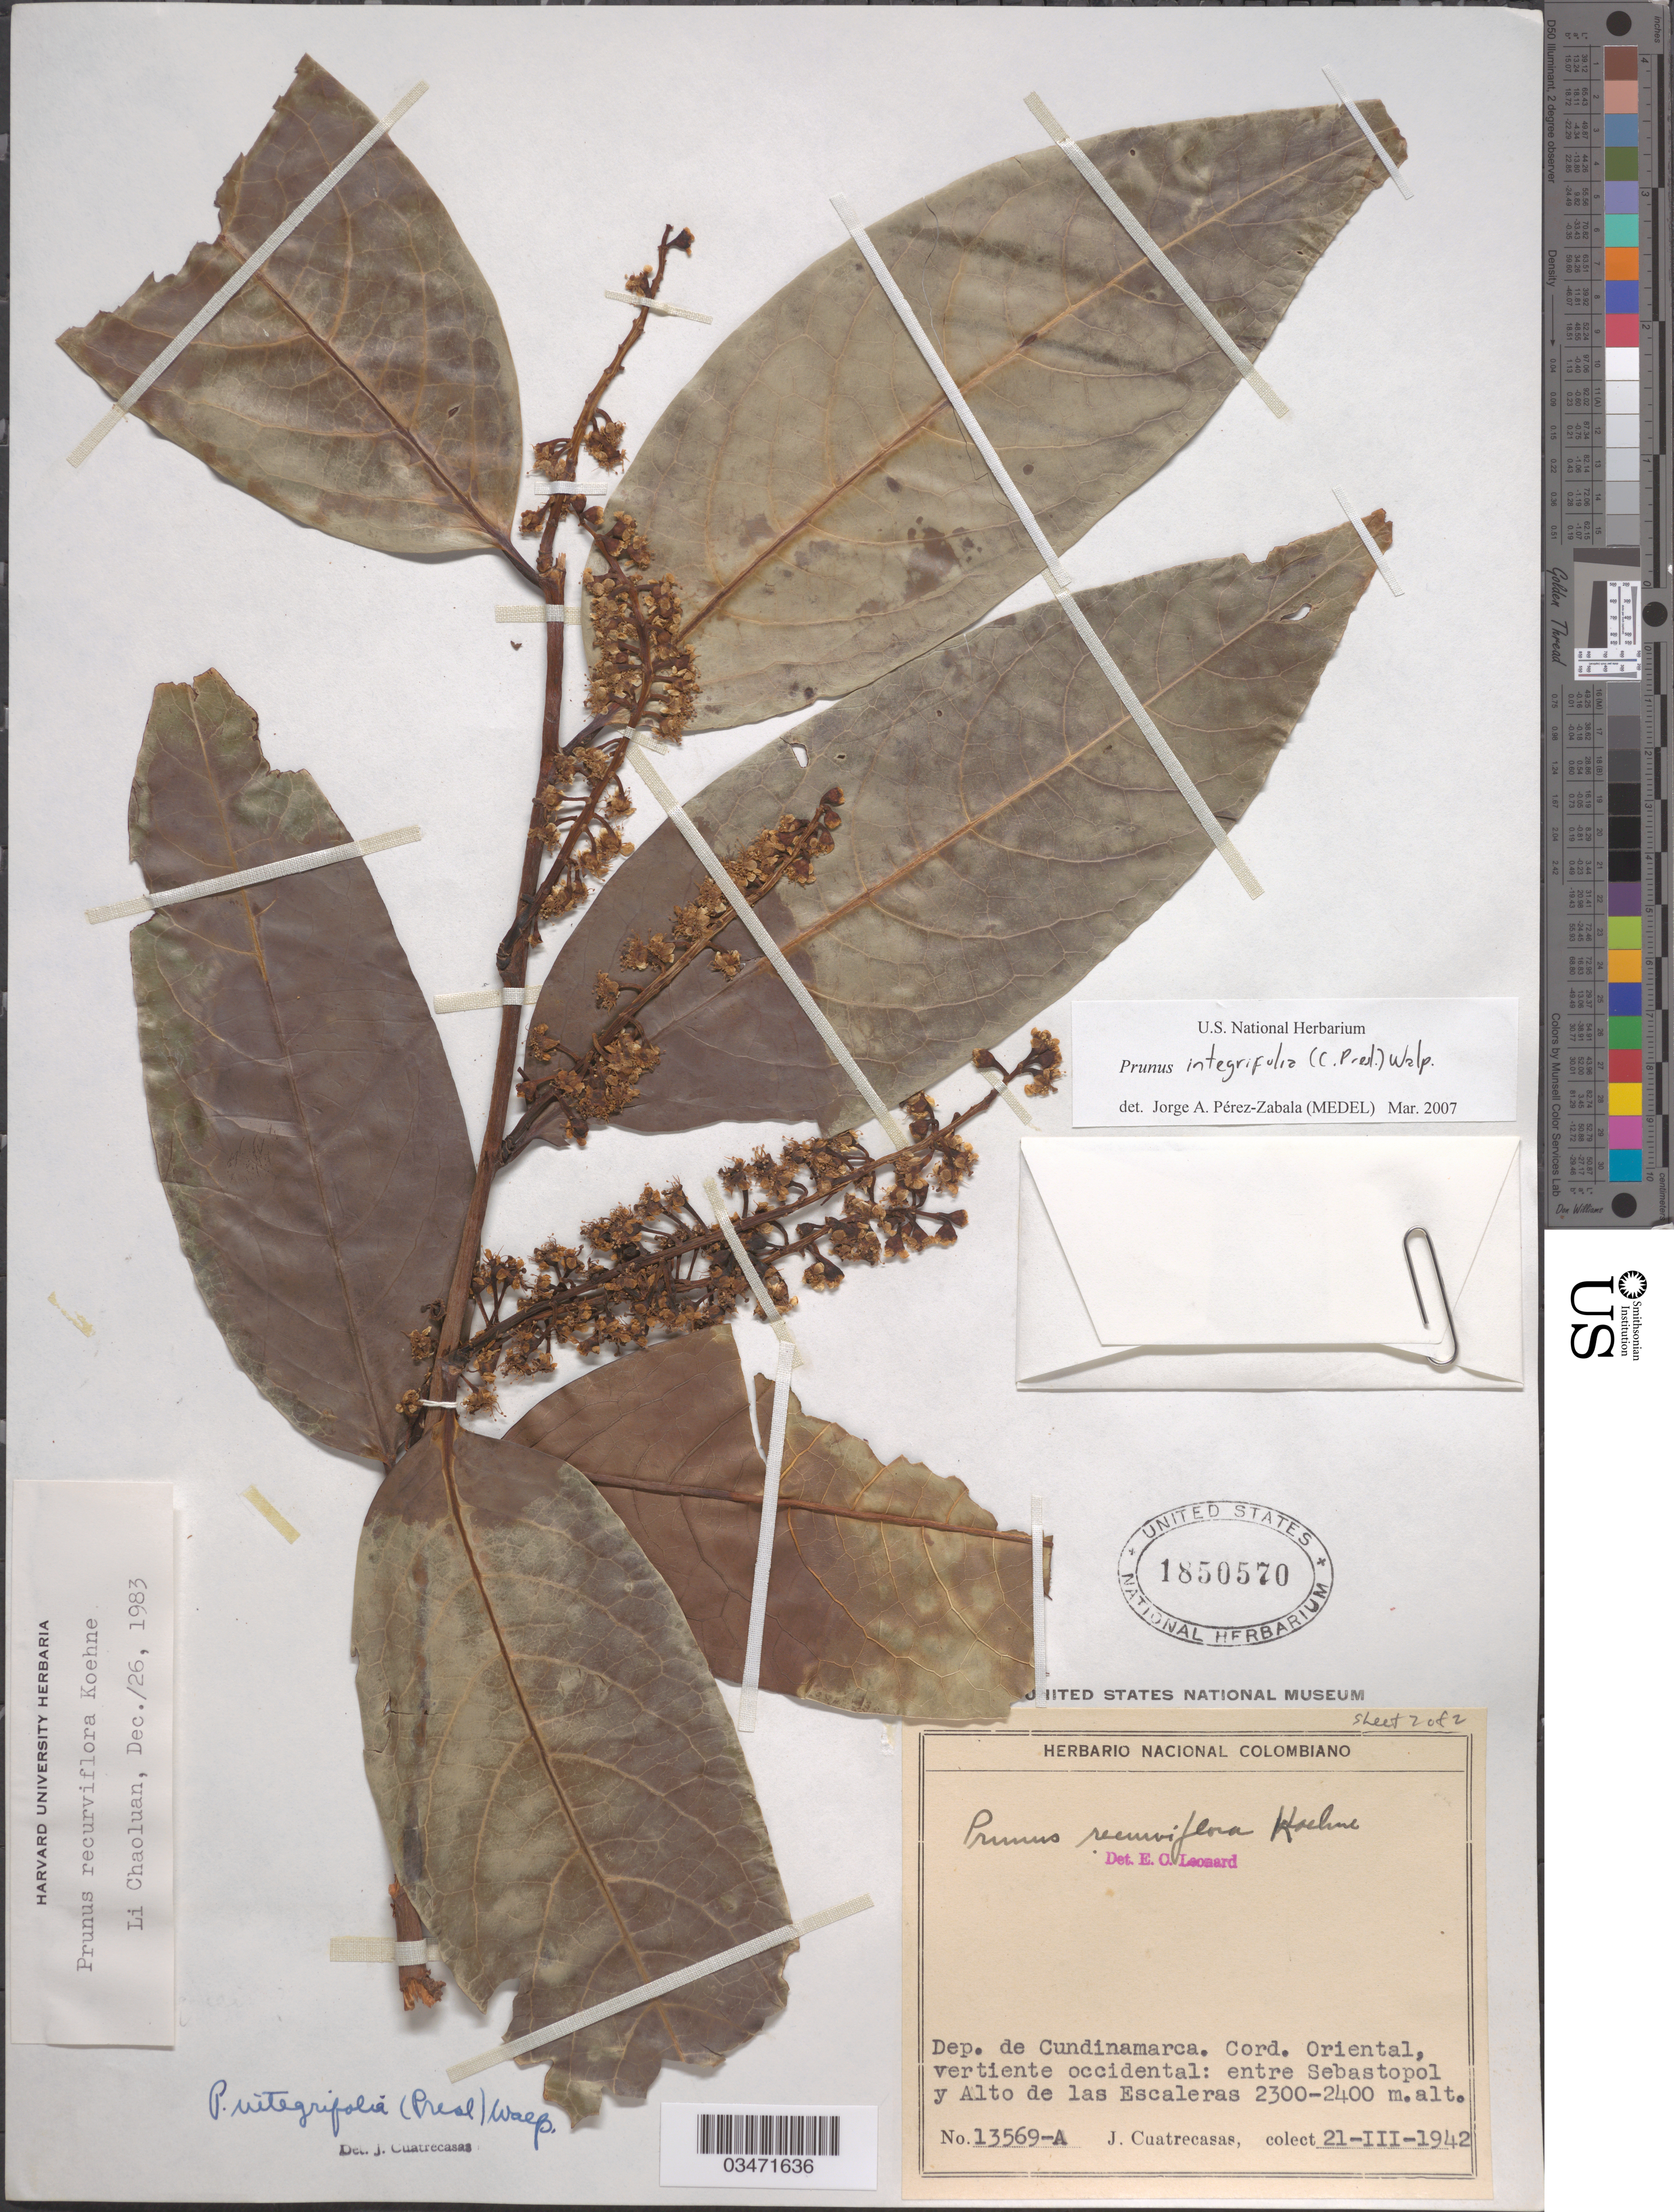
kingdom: Plantae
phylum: Tracheophyta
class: Magnoliopsida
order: Rosales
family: Rosaceae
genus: Prunus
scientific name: Prunus integrifolia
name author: (C. Presl) Walp.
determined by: Pérez-Zabala, Jorge A.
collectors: J. Cuatrecasas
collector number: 13569-A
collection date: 1942-03-21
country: Colombia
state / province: Cundinamarca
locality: Cord. Oriental, vertiente occidental; entre Sebastopol y Alto de las Escaleras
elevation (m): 2300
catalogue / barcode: US 1850570